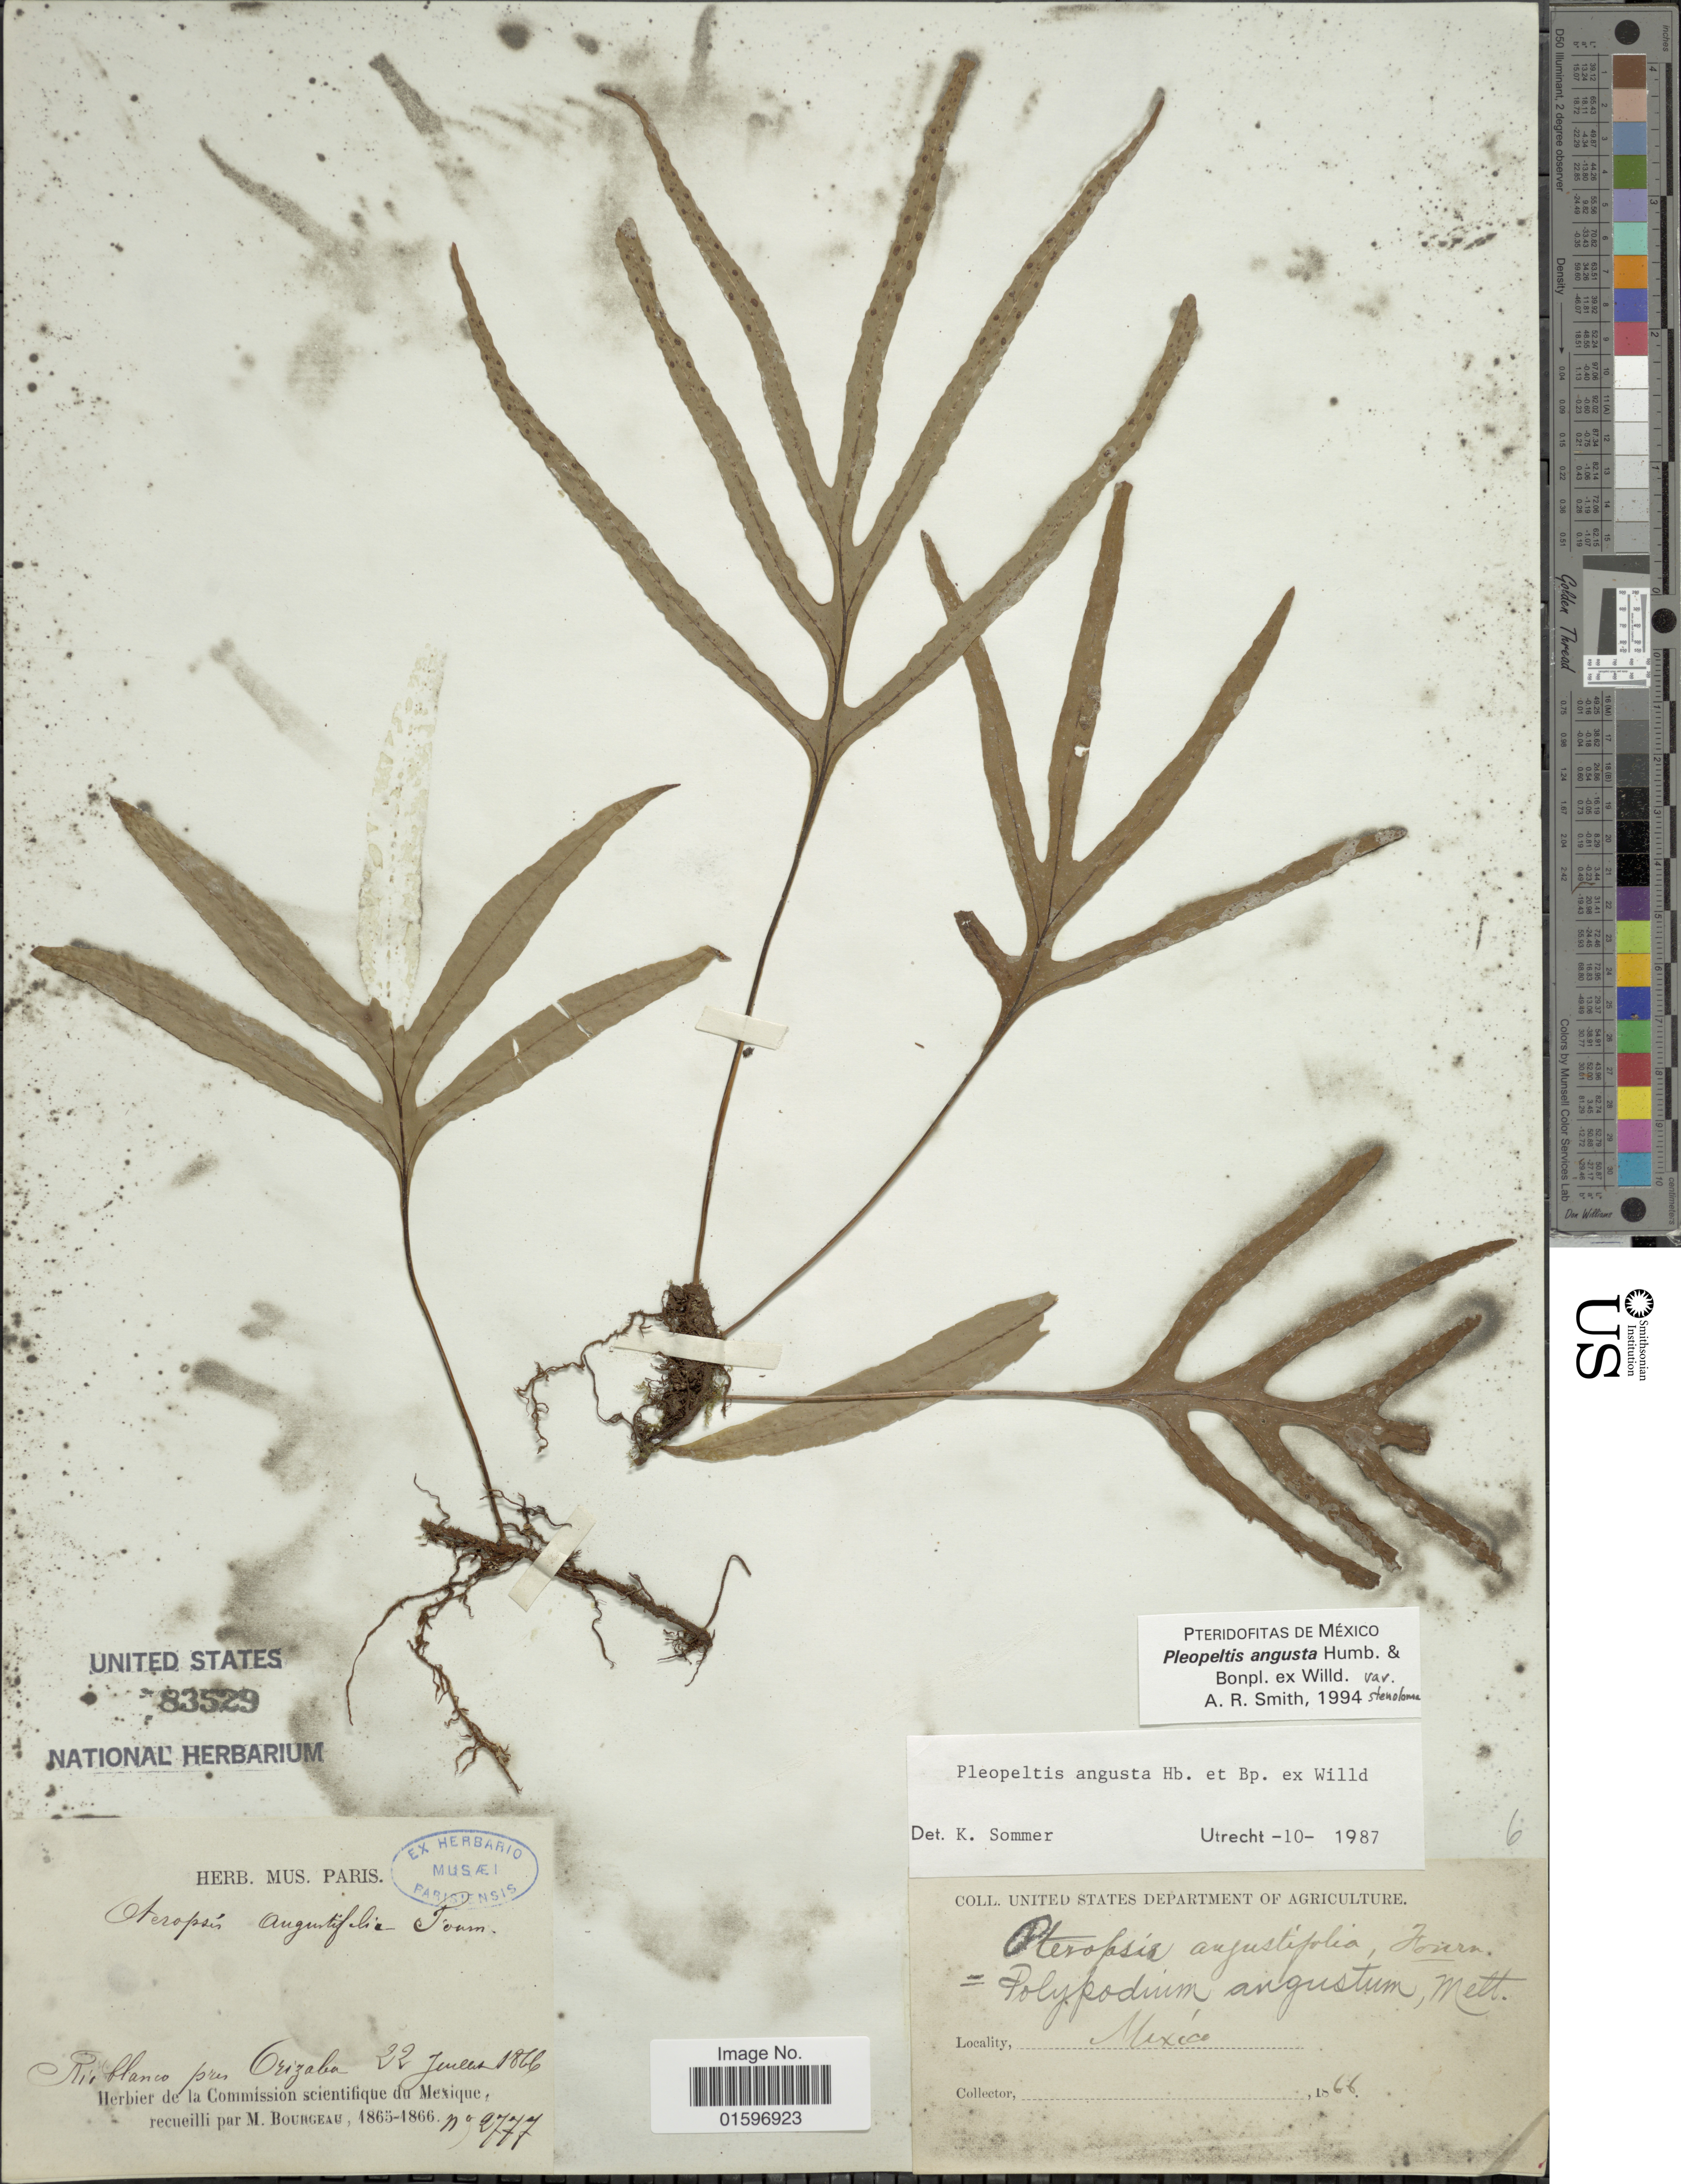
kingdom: Plantae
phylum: Tracheophyta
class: Polypodiopsida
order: Polypodiales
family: Polypodiaceae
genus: Pleopeltis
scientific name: Pleopeltis angusta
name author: Humb. & Bonap. ex Willd.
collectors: M. Bourgeau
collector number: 2777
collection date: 1866-07-22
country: Mexico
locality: Rio blanco pres Orizaba.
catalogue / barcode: US 83529